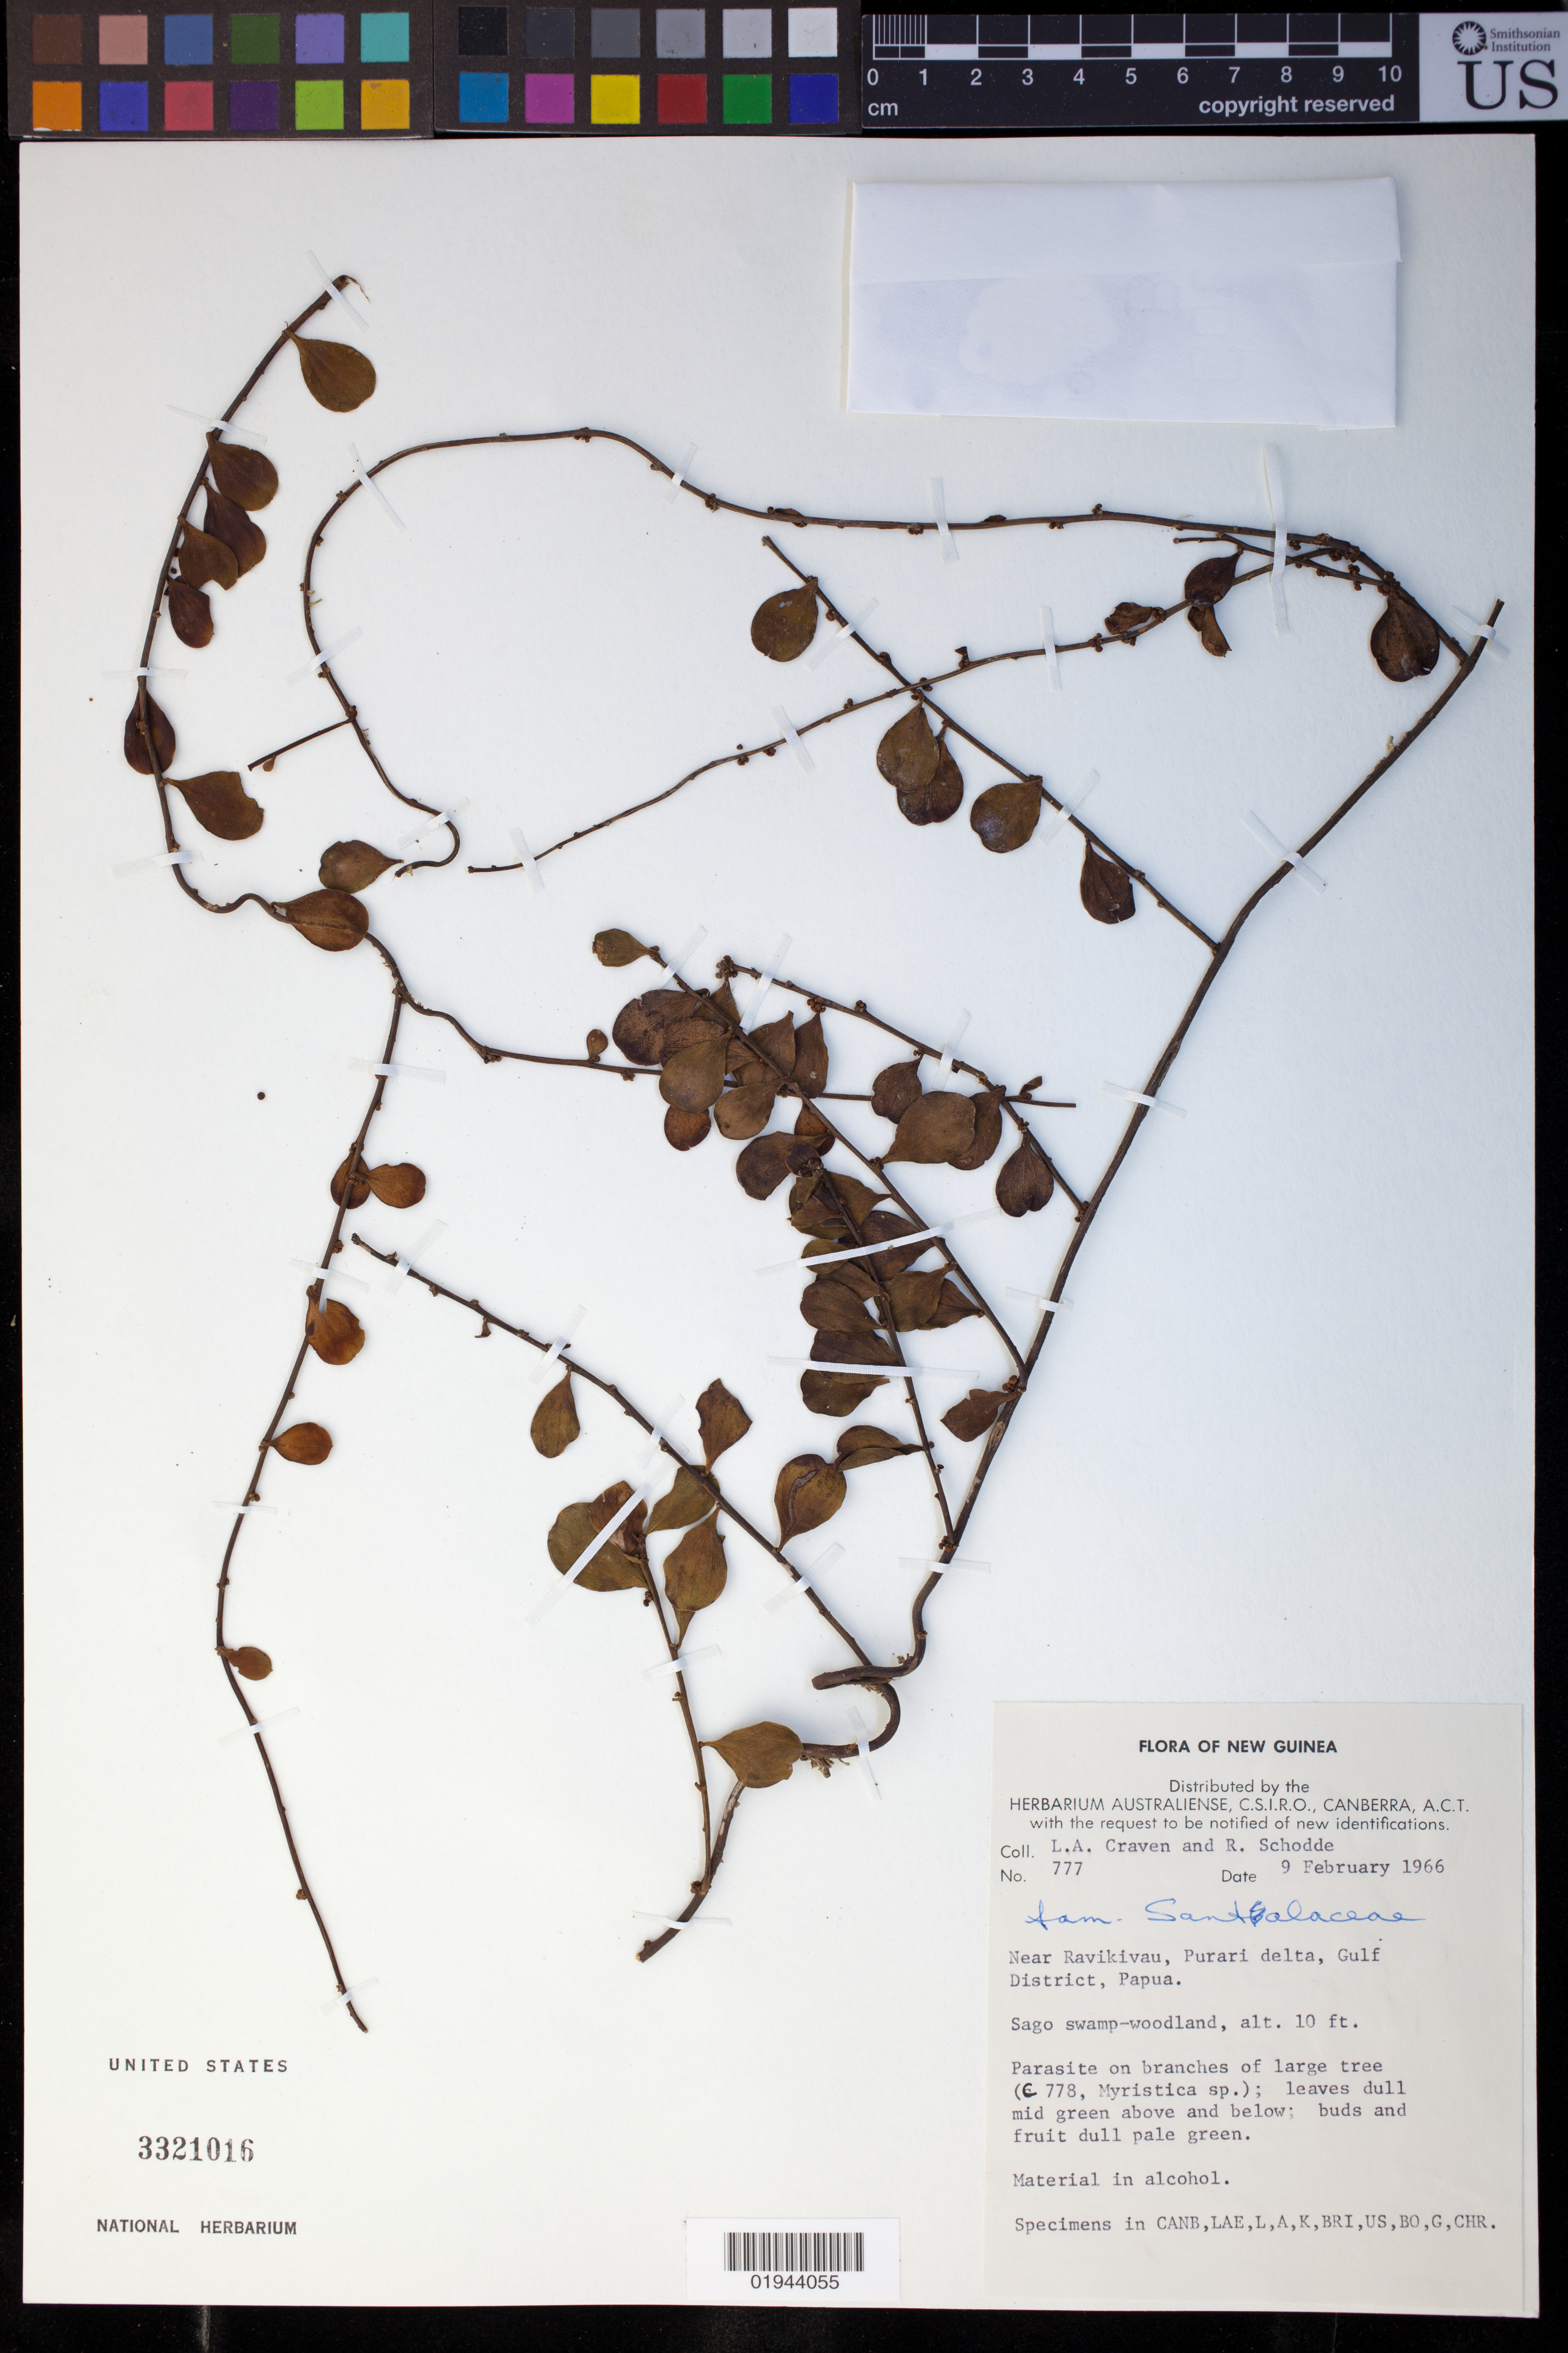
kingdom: Plantae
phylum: Tracheophyta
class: Magnoliopsida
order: Santalales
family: Santalaceae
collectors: L. A. Craven & R. Schodde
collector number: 777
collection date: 1966-02-09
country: Papua New Guinea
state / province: Gulf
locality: Near Ravikivau, Purari delta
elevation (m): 3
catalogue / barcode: US 3321016